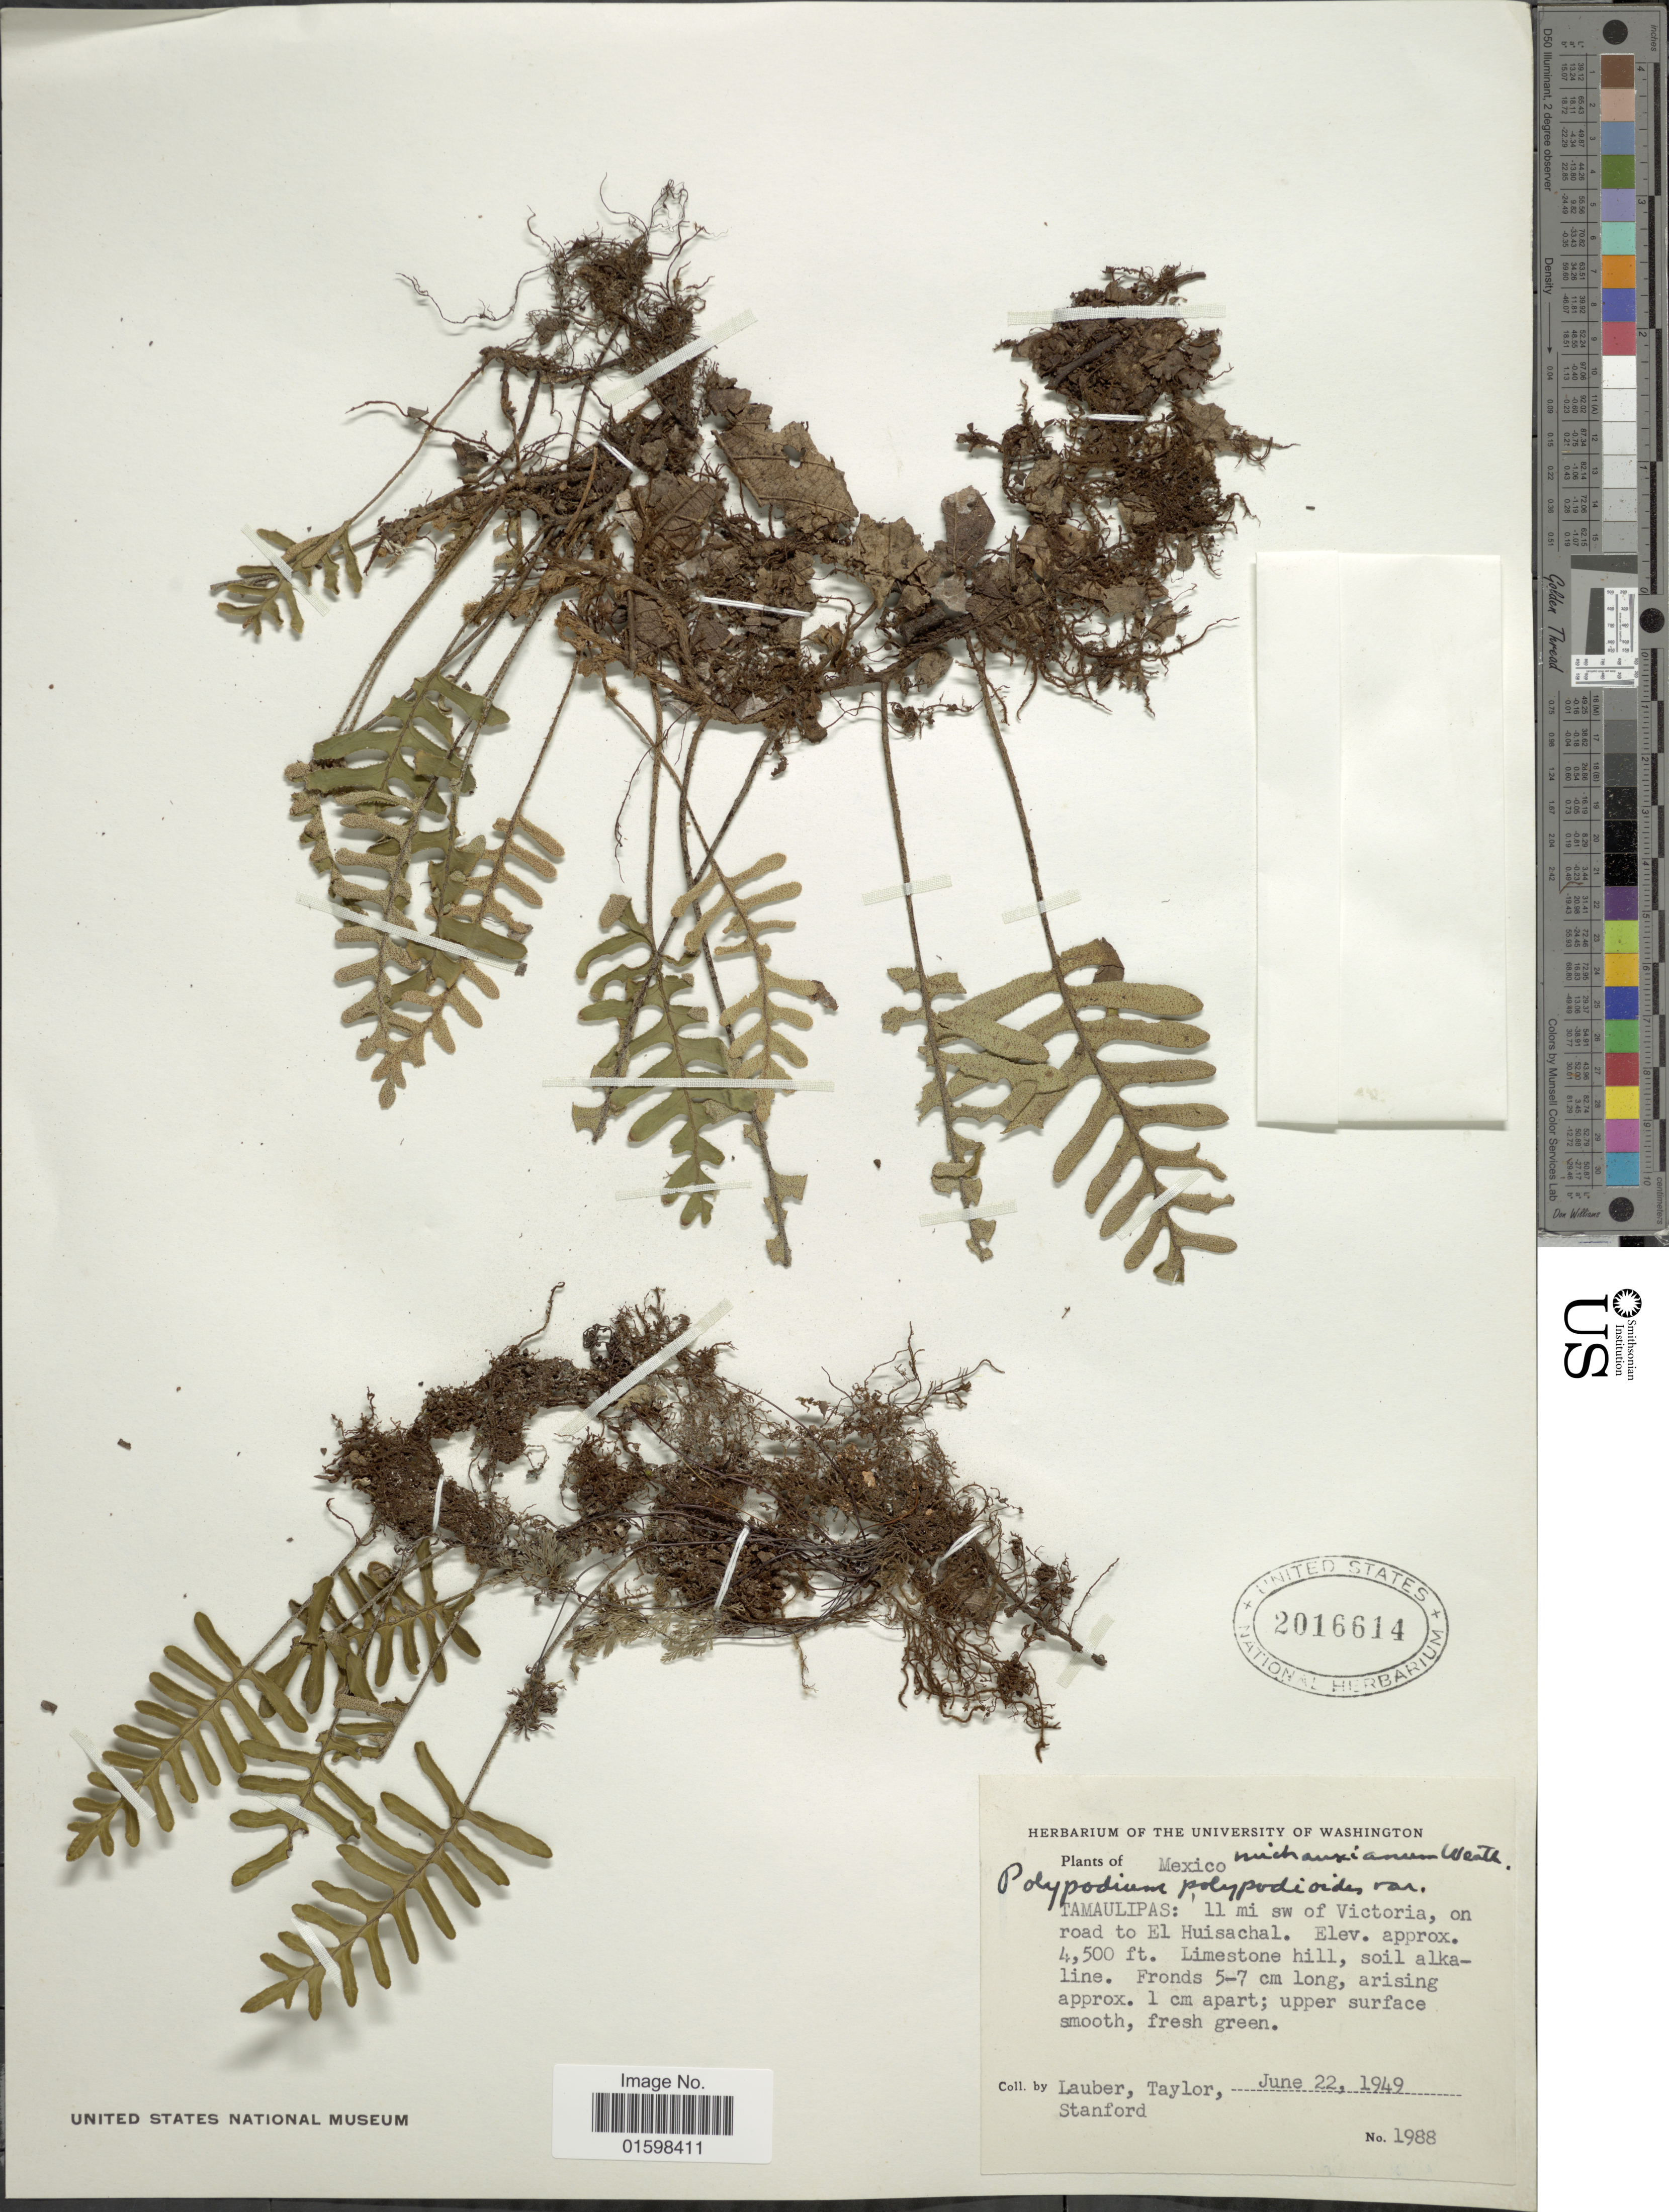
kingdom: Plantae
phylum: Tracheophyta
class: Polypodiopsida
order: Polypodiales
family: Polypodiaceae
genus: Pleopeltis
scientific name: Pleopeltis polypodioides subsp. polypodioides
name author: (L.) E.G. Andrews & Windham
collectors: Lauber, --, -- Taylor & -. Stanford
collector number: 1988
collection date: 1949-06-22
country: Mexico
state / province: Tamaulipas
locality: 11 mi. sw of Victoria, on road to El Huisachal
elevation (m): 1372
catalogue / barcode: US 2016614